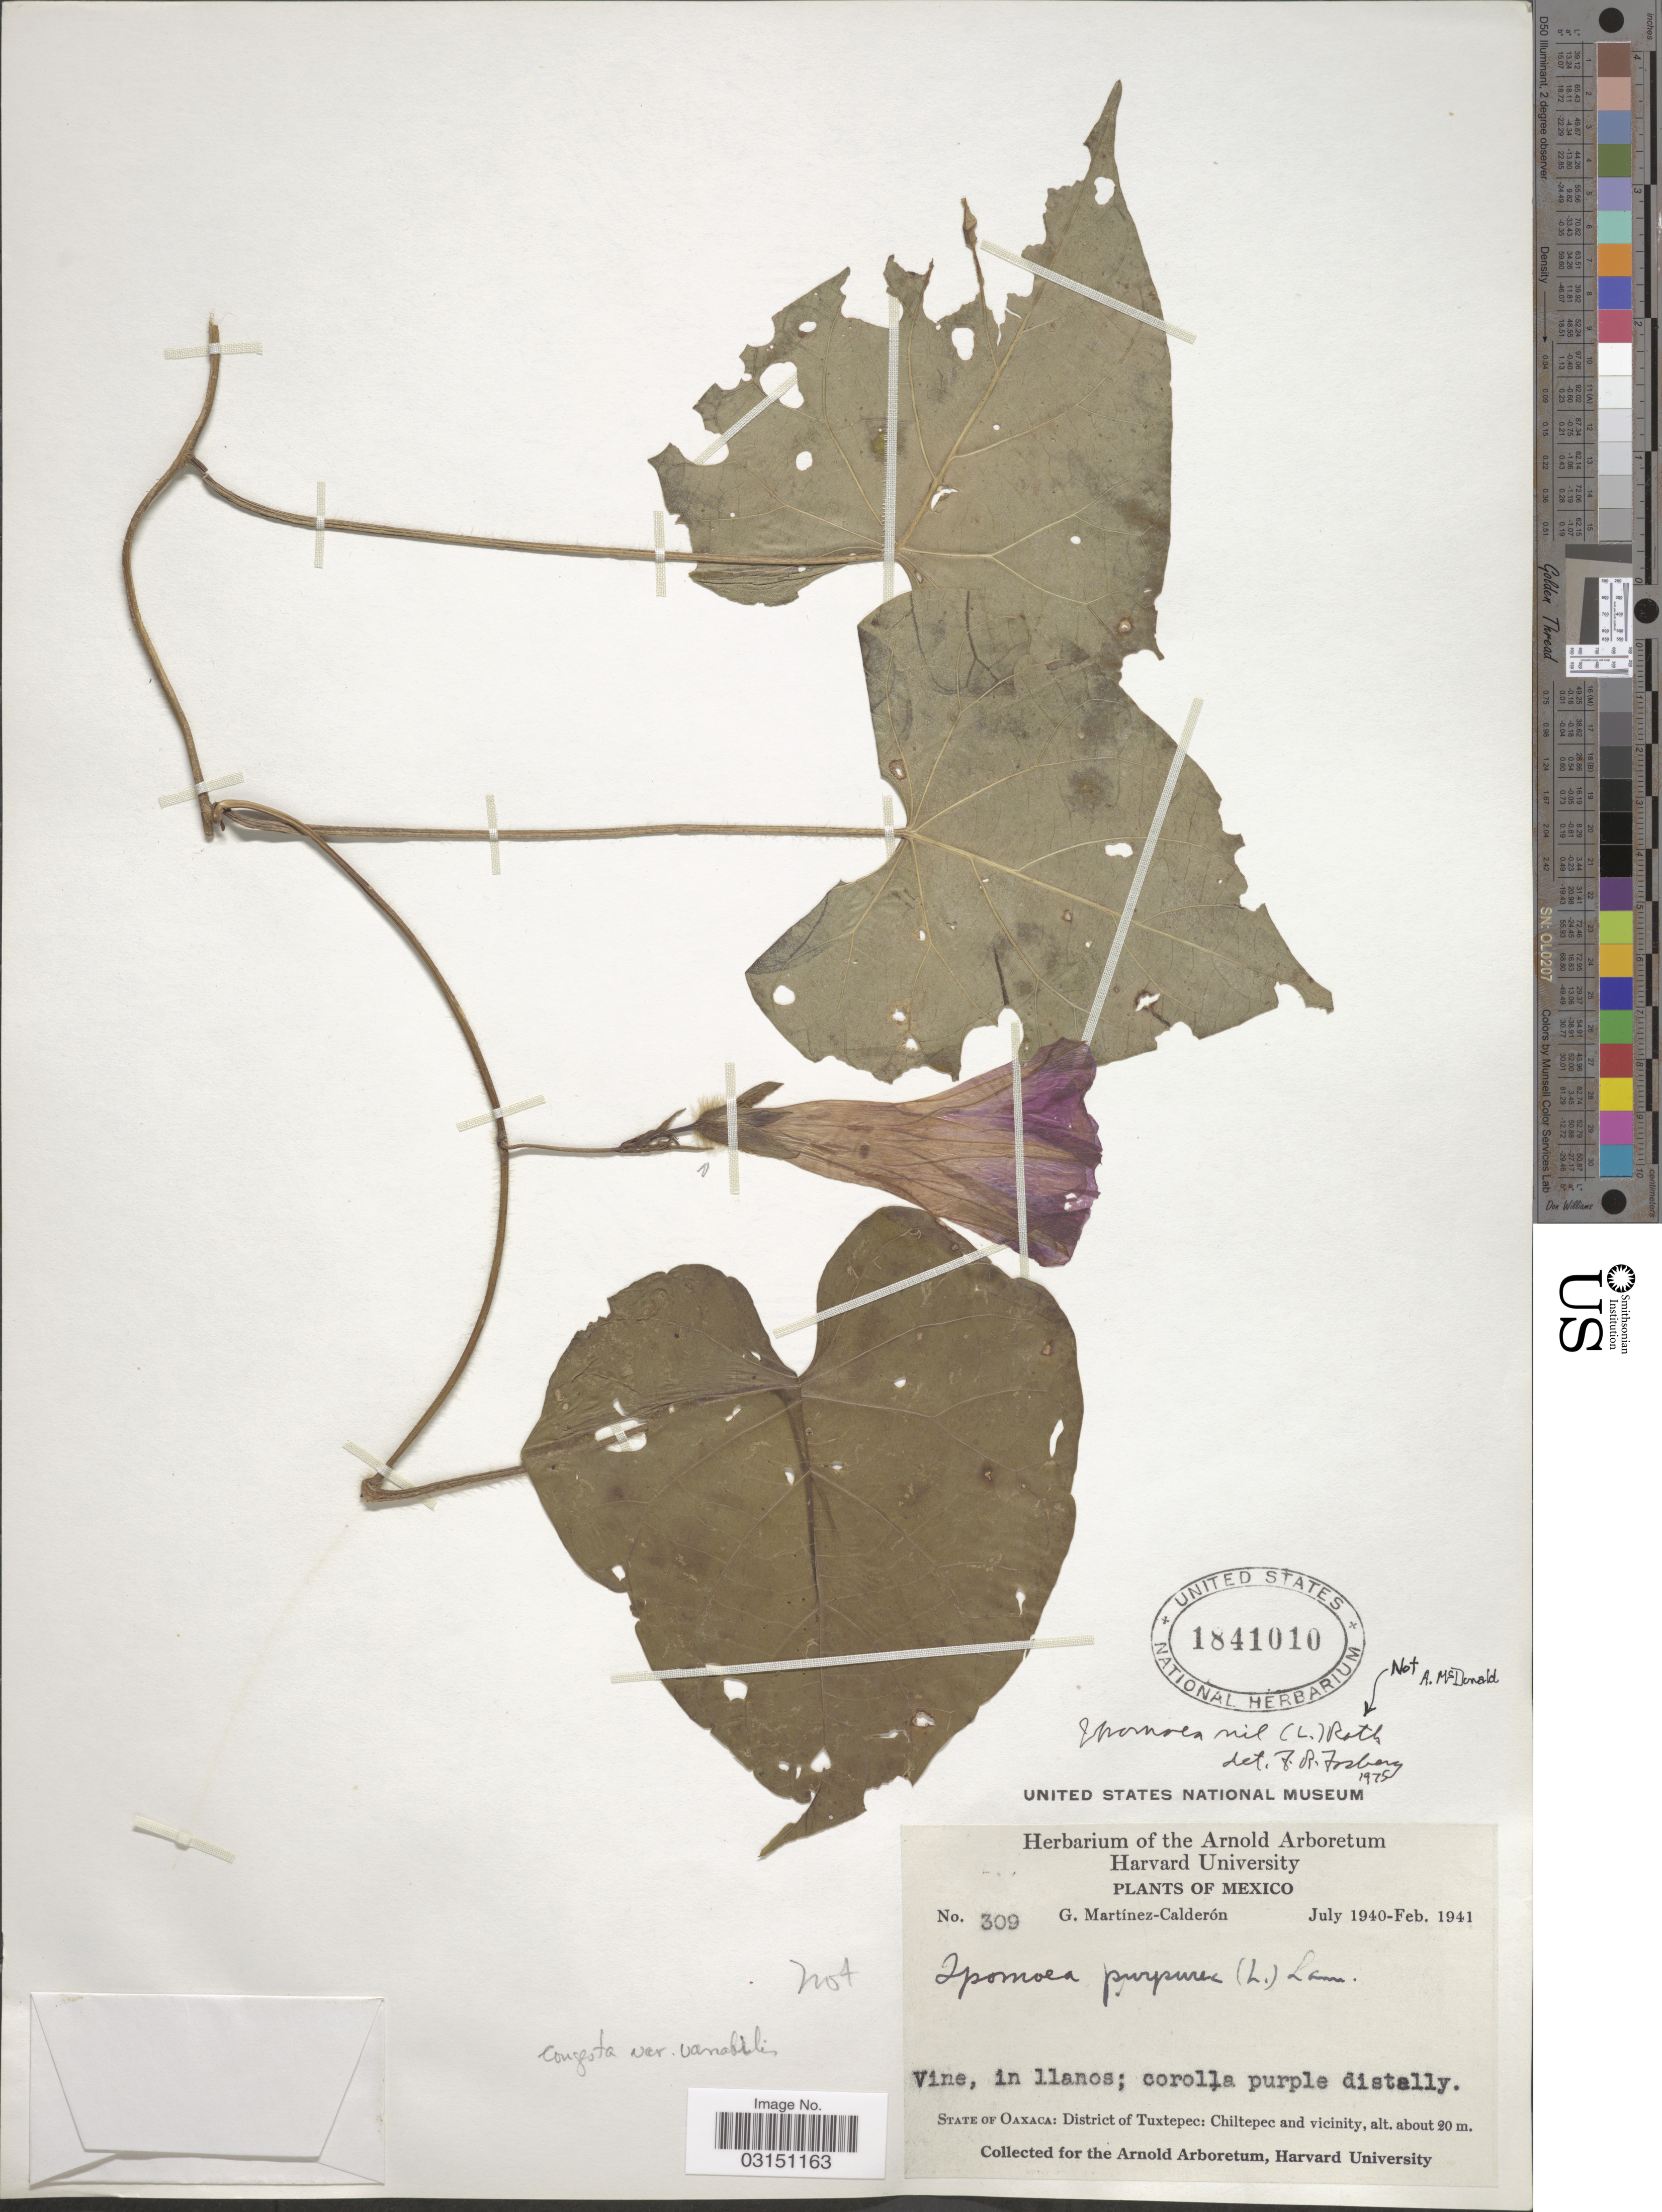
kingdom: Plantae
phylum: Tracheophyta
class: Magnoliopsida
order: Solanales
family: Convolvulaceae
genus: Ipomoea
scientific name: Ipomoea purpurea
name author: (L.) Roth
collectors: G. Martínez Calderón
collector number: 309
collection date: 1940-07/1941-02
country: Mexico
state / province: Oaxaca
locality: District of Tuxtepec: Chiltepec and vicinity.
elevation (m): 20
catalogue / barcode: US 1841010